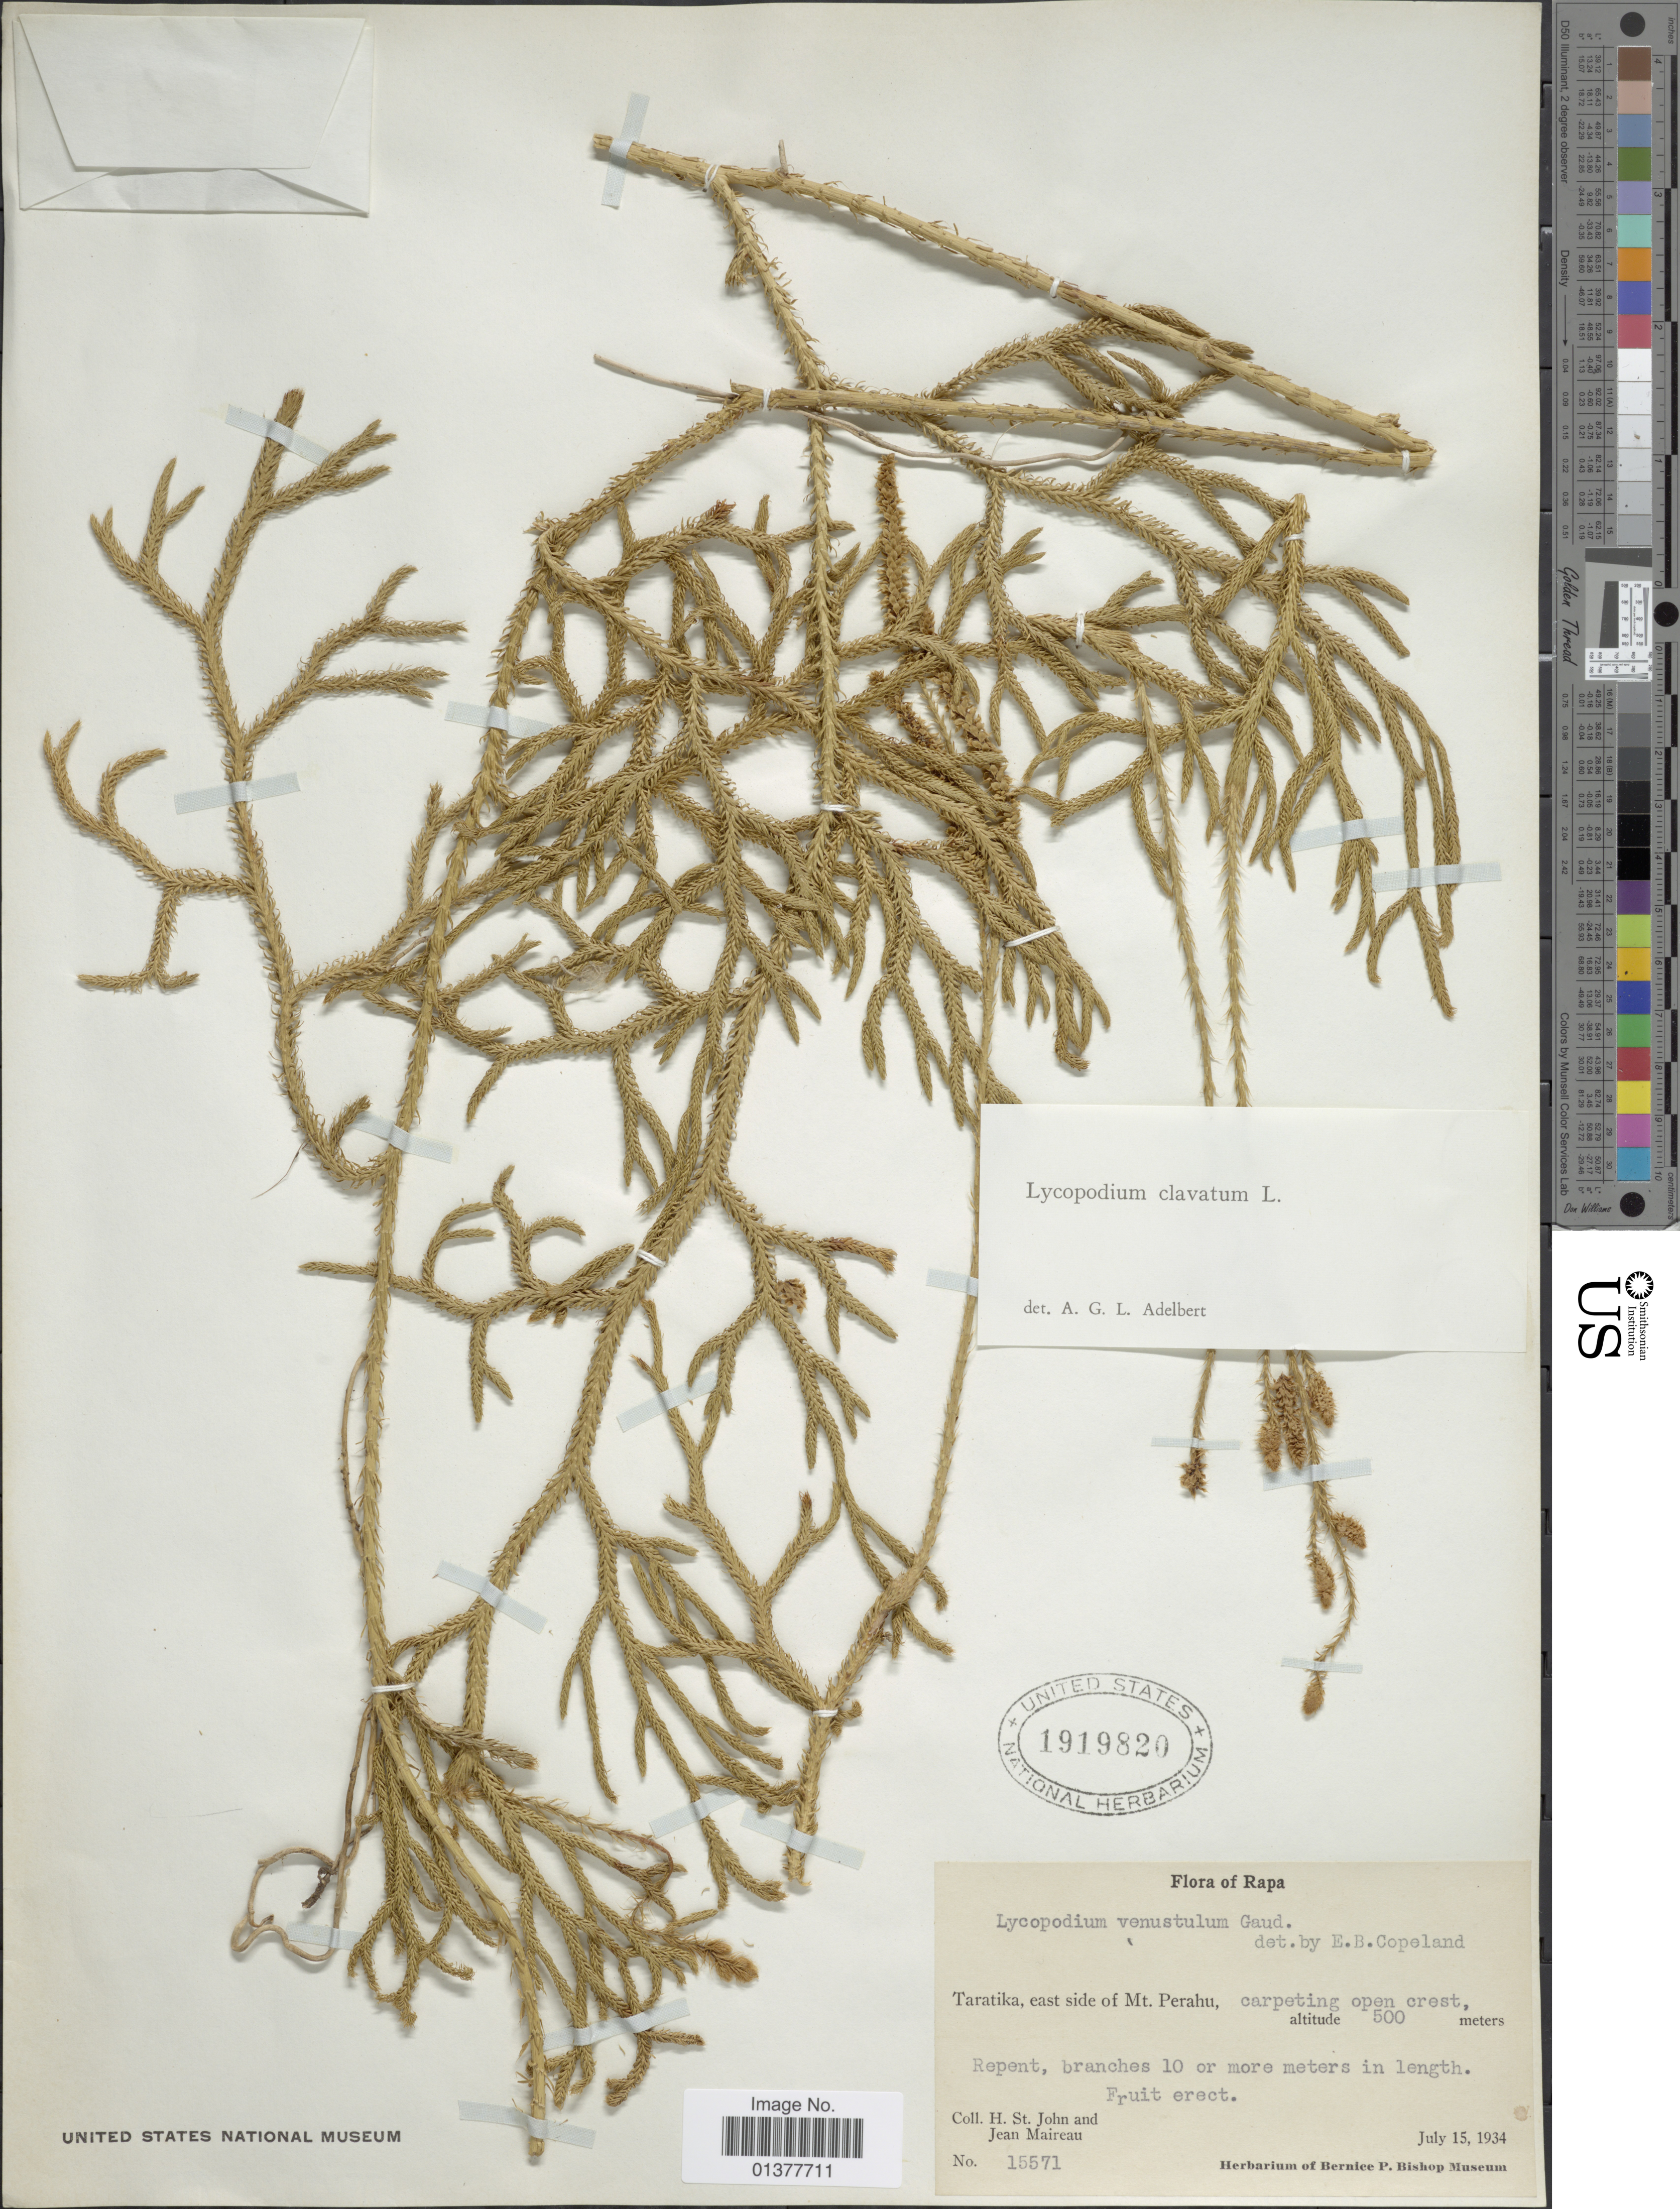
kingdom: Plantae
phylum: Tracheophyta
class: Lycopodiopsida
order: Lycopodiales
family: Lycopodiaceae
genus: Lycopodium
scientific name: Lycopodium clavatum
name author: L.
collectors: H. St. John & J. Maireau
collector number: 15571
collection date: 1934-07-15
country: French Polynesia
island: Rapa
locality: Rapa, Taratika, east side of Mt. Perahu, carpeting open crest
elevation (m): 500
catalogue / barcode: US 1919820